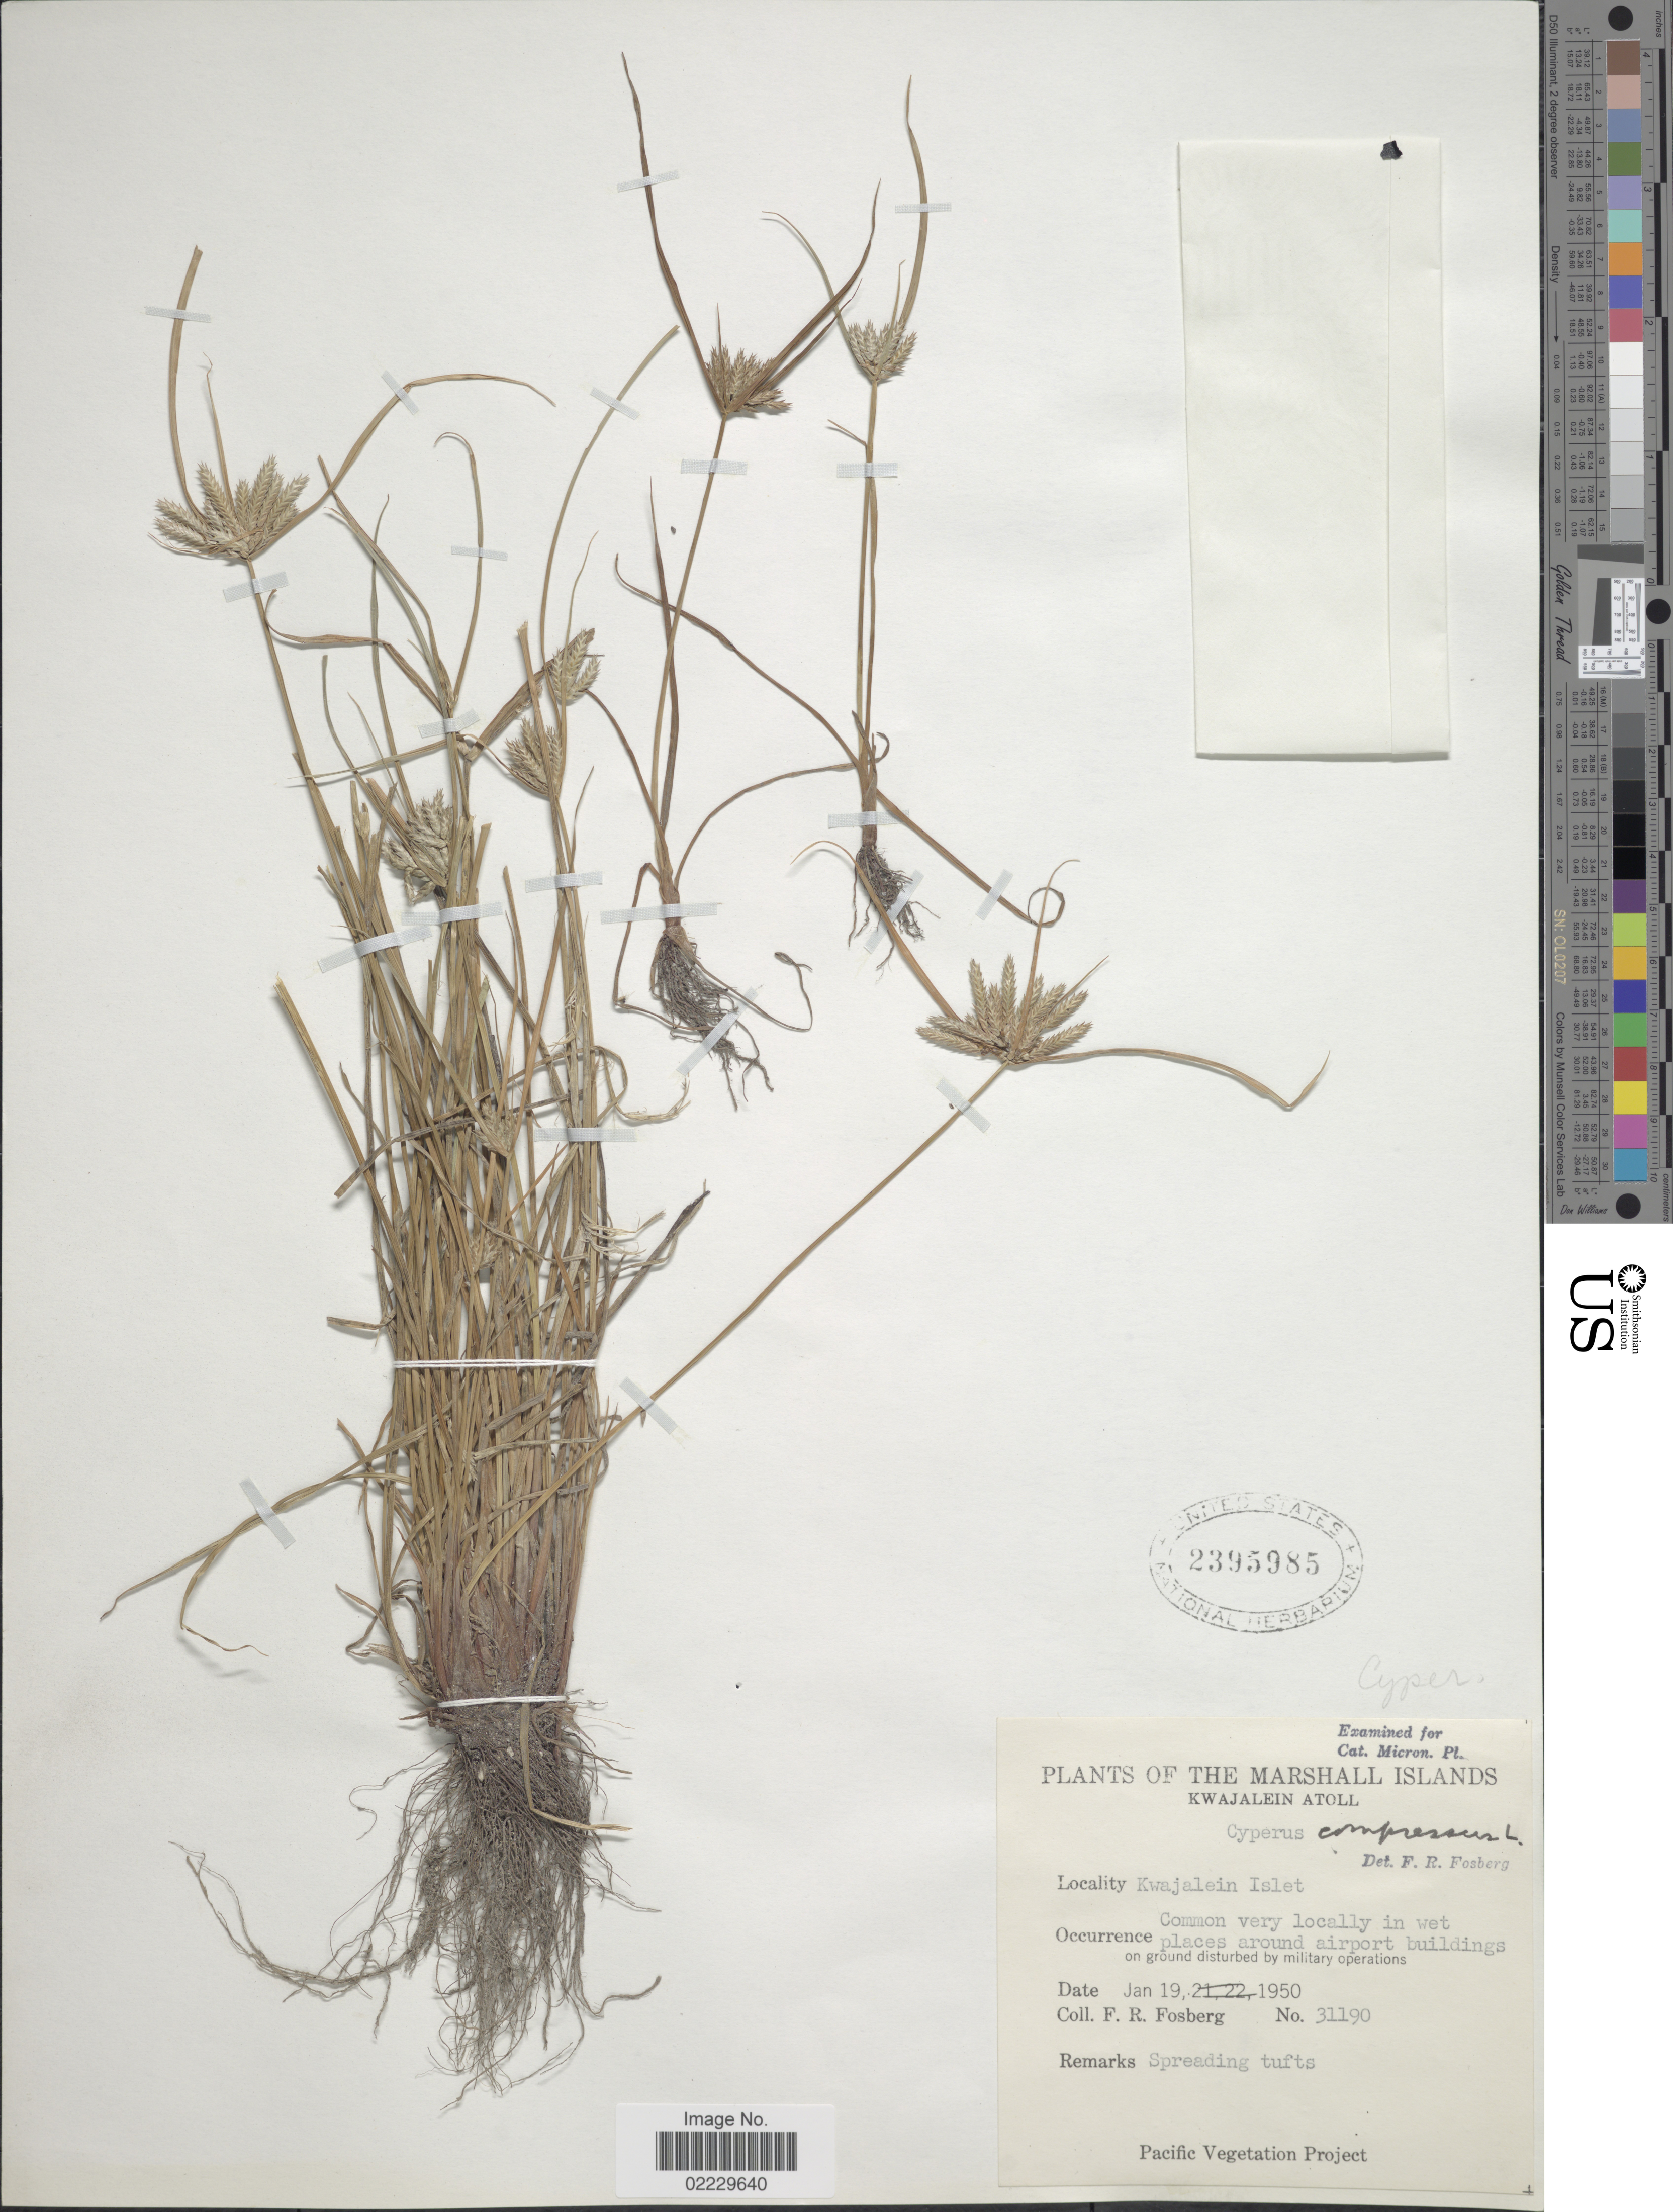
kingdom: Plantae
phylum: Tracheophyta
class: Liliopsida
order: Poales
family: Cyperaceae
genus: Cyperus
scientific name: Cyperus compressus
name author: L.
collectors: F. R. Fosberg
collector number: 31190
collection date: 1950-01-19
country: Marshall Islands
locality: Kwajalein Atoll, Kwajalein Islet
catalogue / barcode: US 2395985